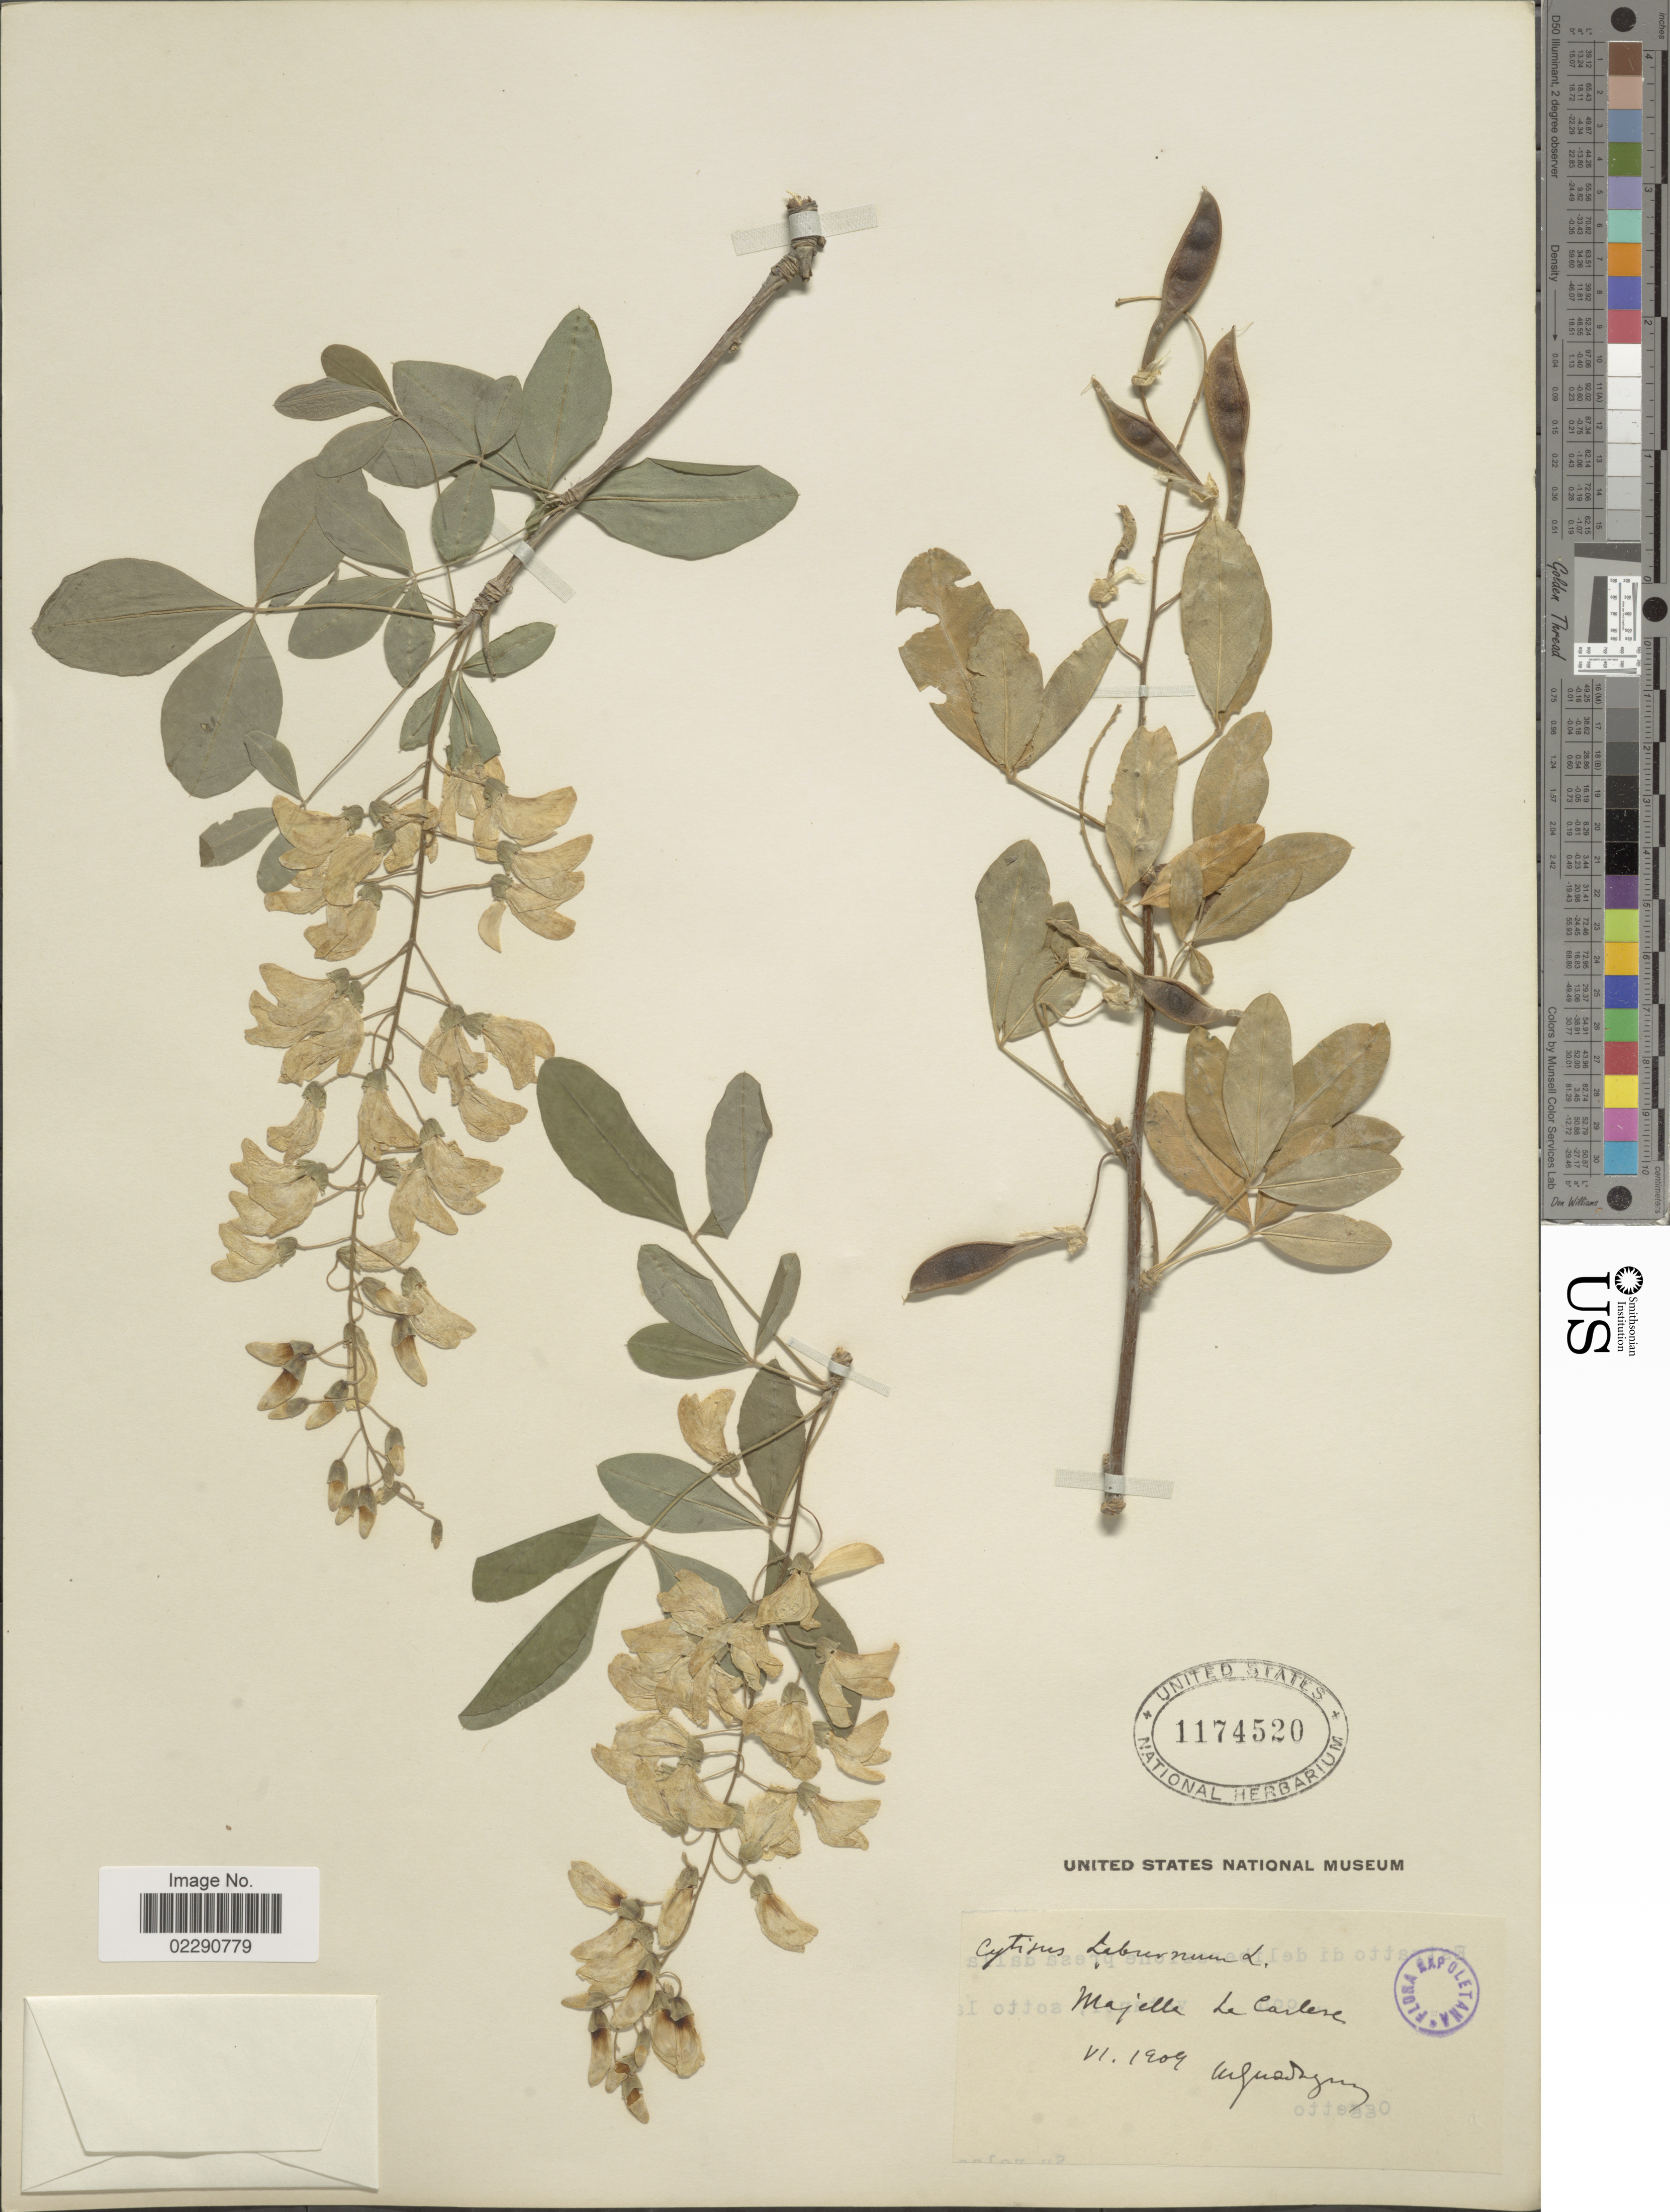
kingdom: Plantae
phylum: Tracheophyta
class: Magnoliopsida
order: Fabales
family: Fabaceae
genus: Laburnum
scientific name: Laburnum anagyroides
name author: Medik.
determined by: U.S. National Herbarium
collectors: G. Urguadagnoz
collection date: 1909-06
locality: Majelle La Carlese [interpreted]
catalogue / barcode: US 1174520